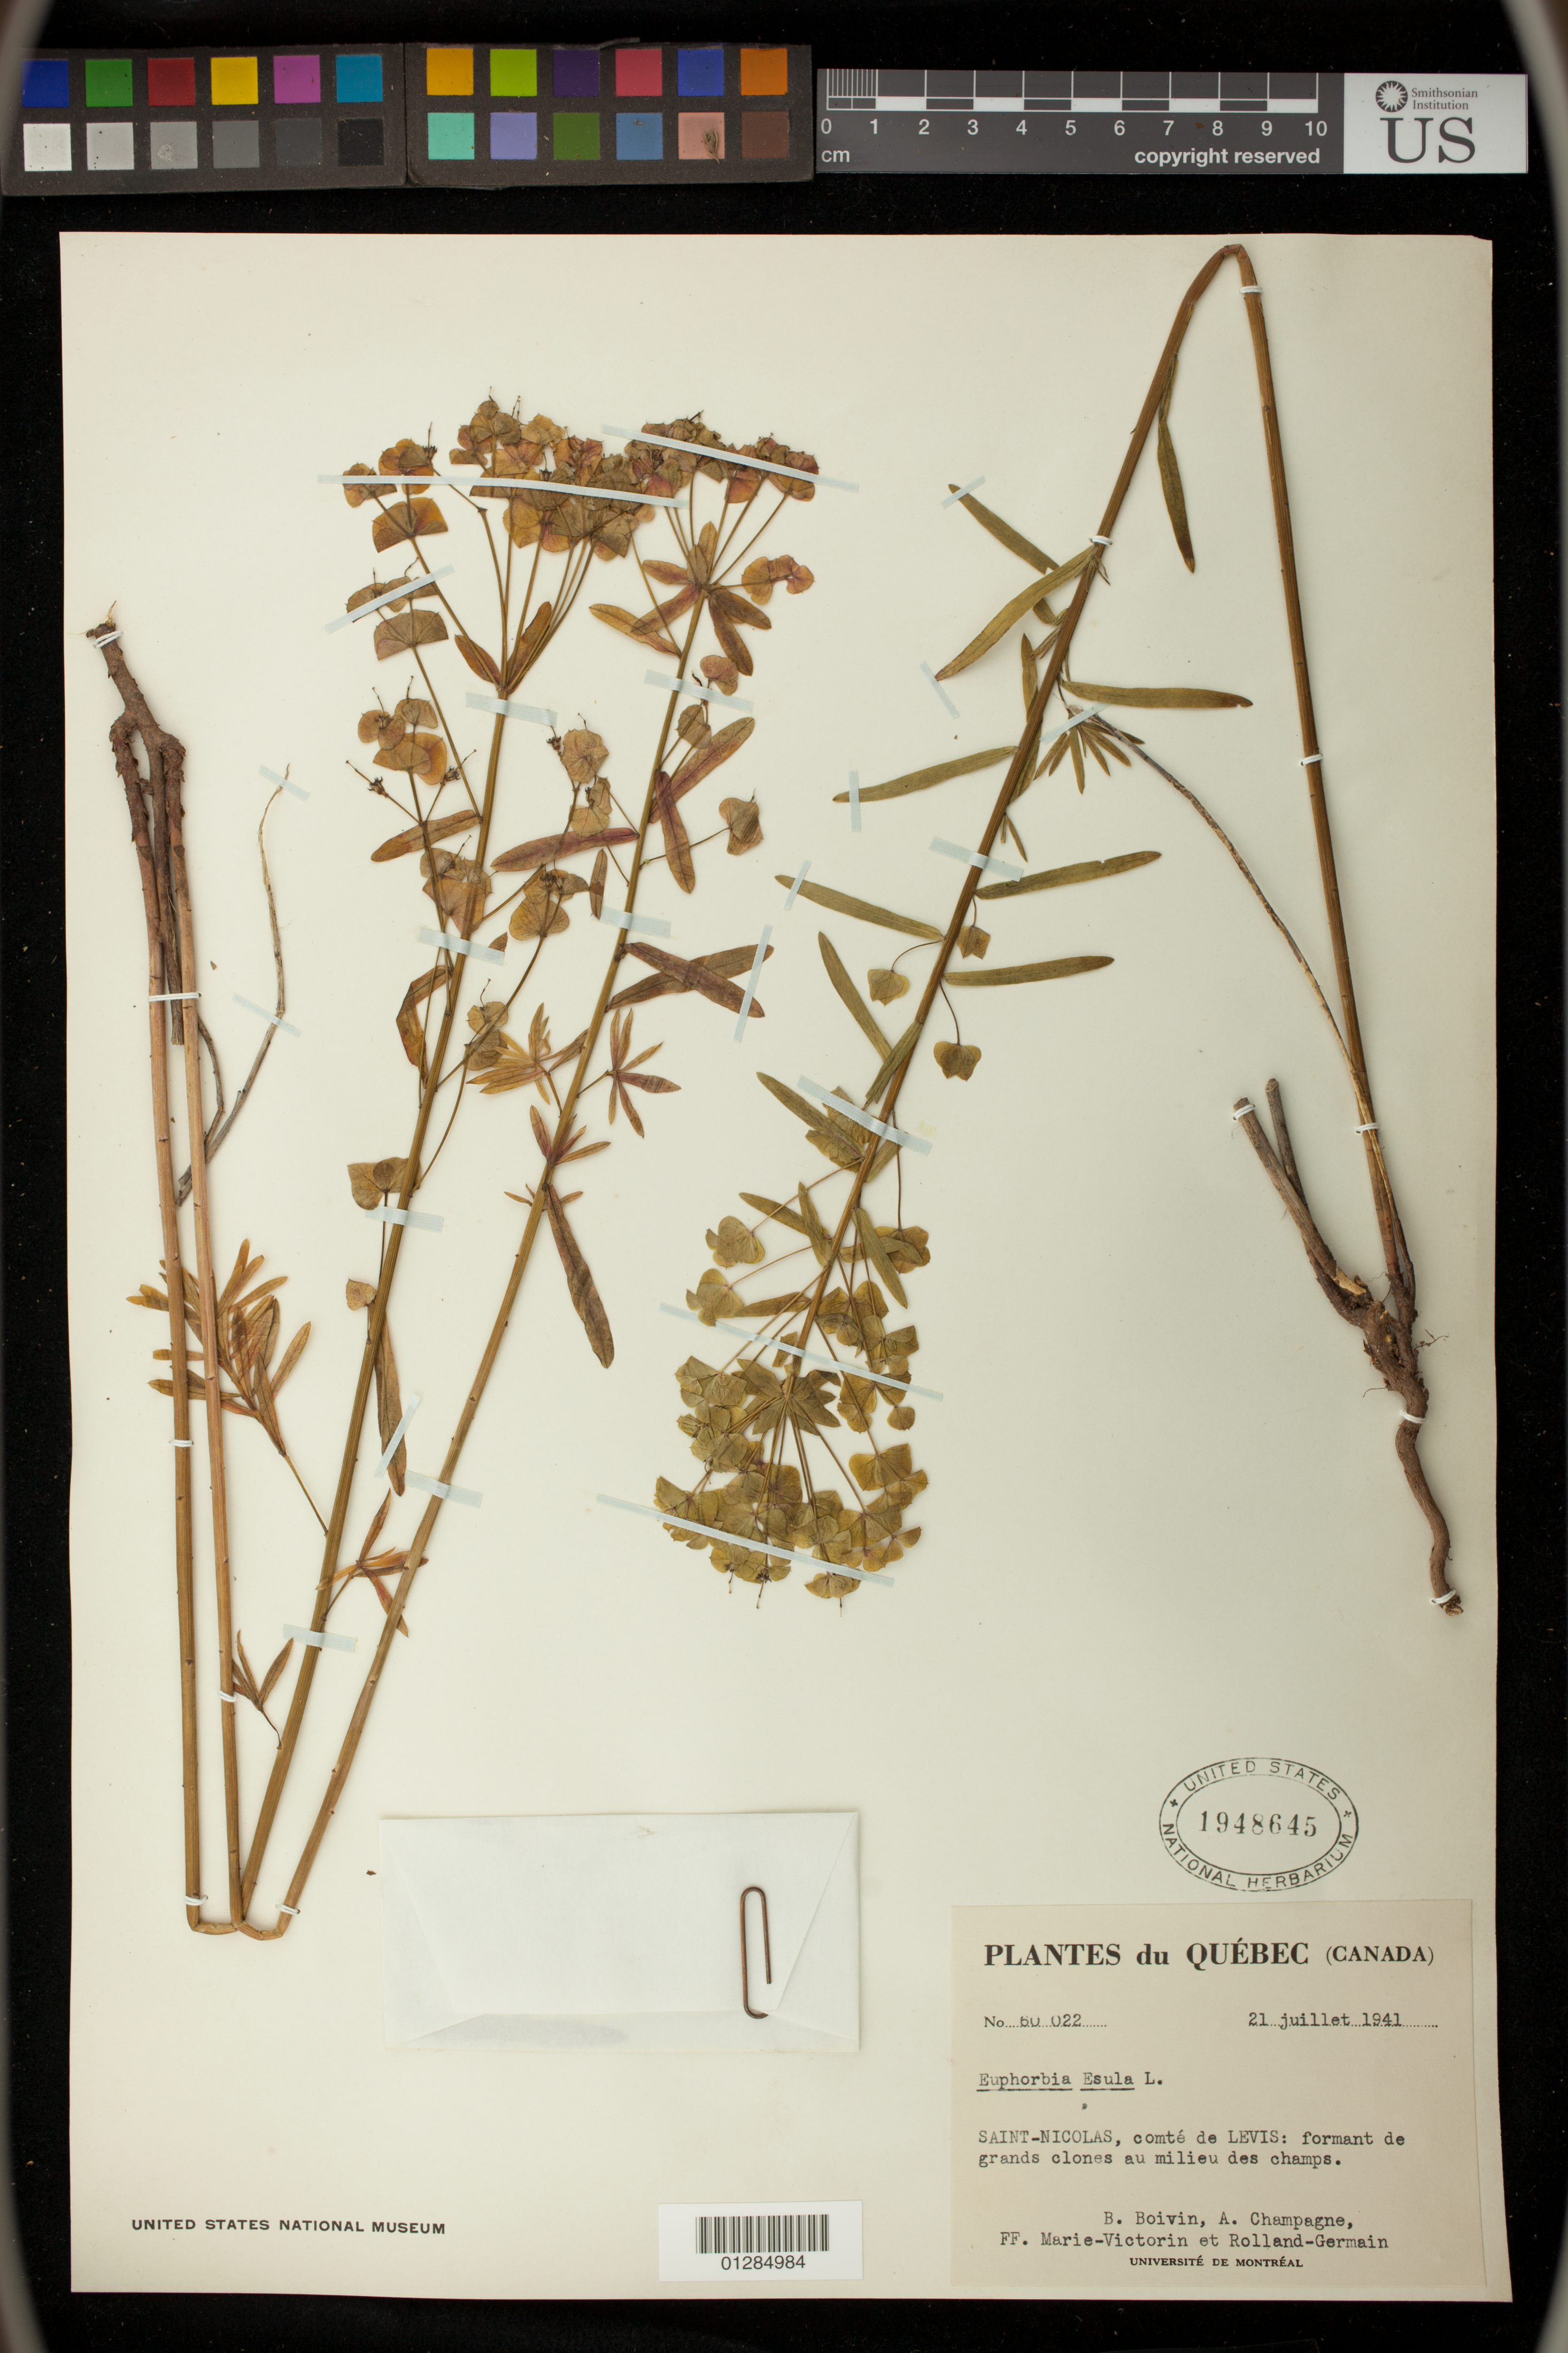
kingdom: Plantae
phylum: Tracheophyta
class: Magnoliopsida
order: Malpighiales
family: Euphorbiaceae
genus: Euphorbia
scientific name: Euphorbia esula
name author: L.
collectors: J. R. B. Boivin, A. Champagne, -. Marie-Victorin & Rolland-Germain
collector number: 60 022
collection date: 1941-07-21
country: Canada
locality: SAINT-NICOLAS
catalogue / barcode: US 1948645